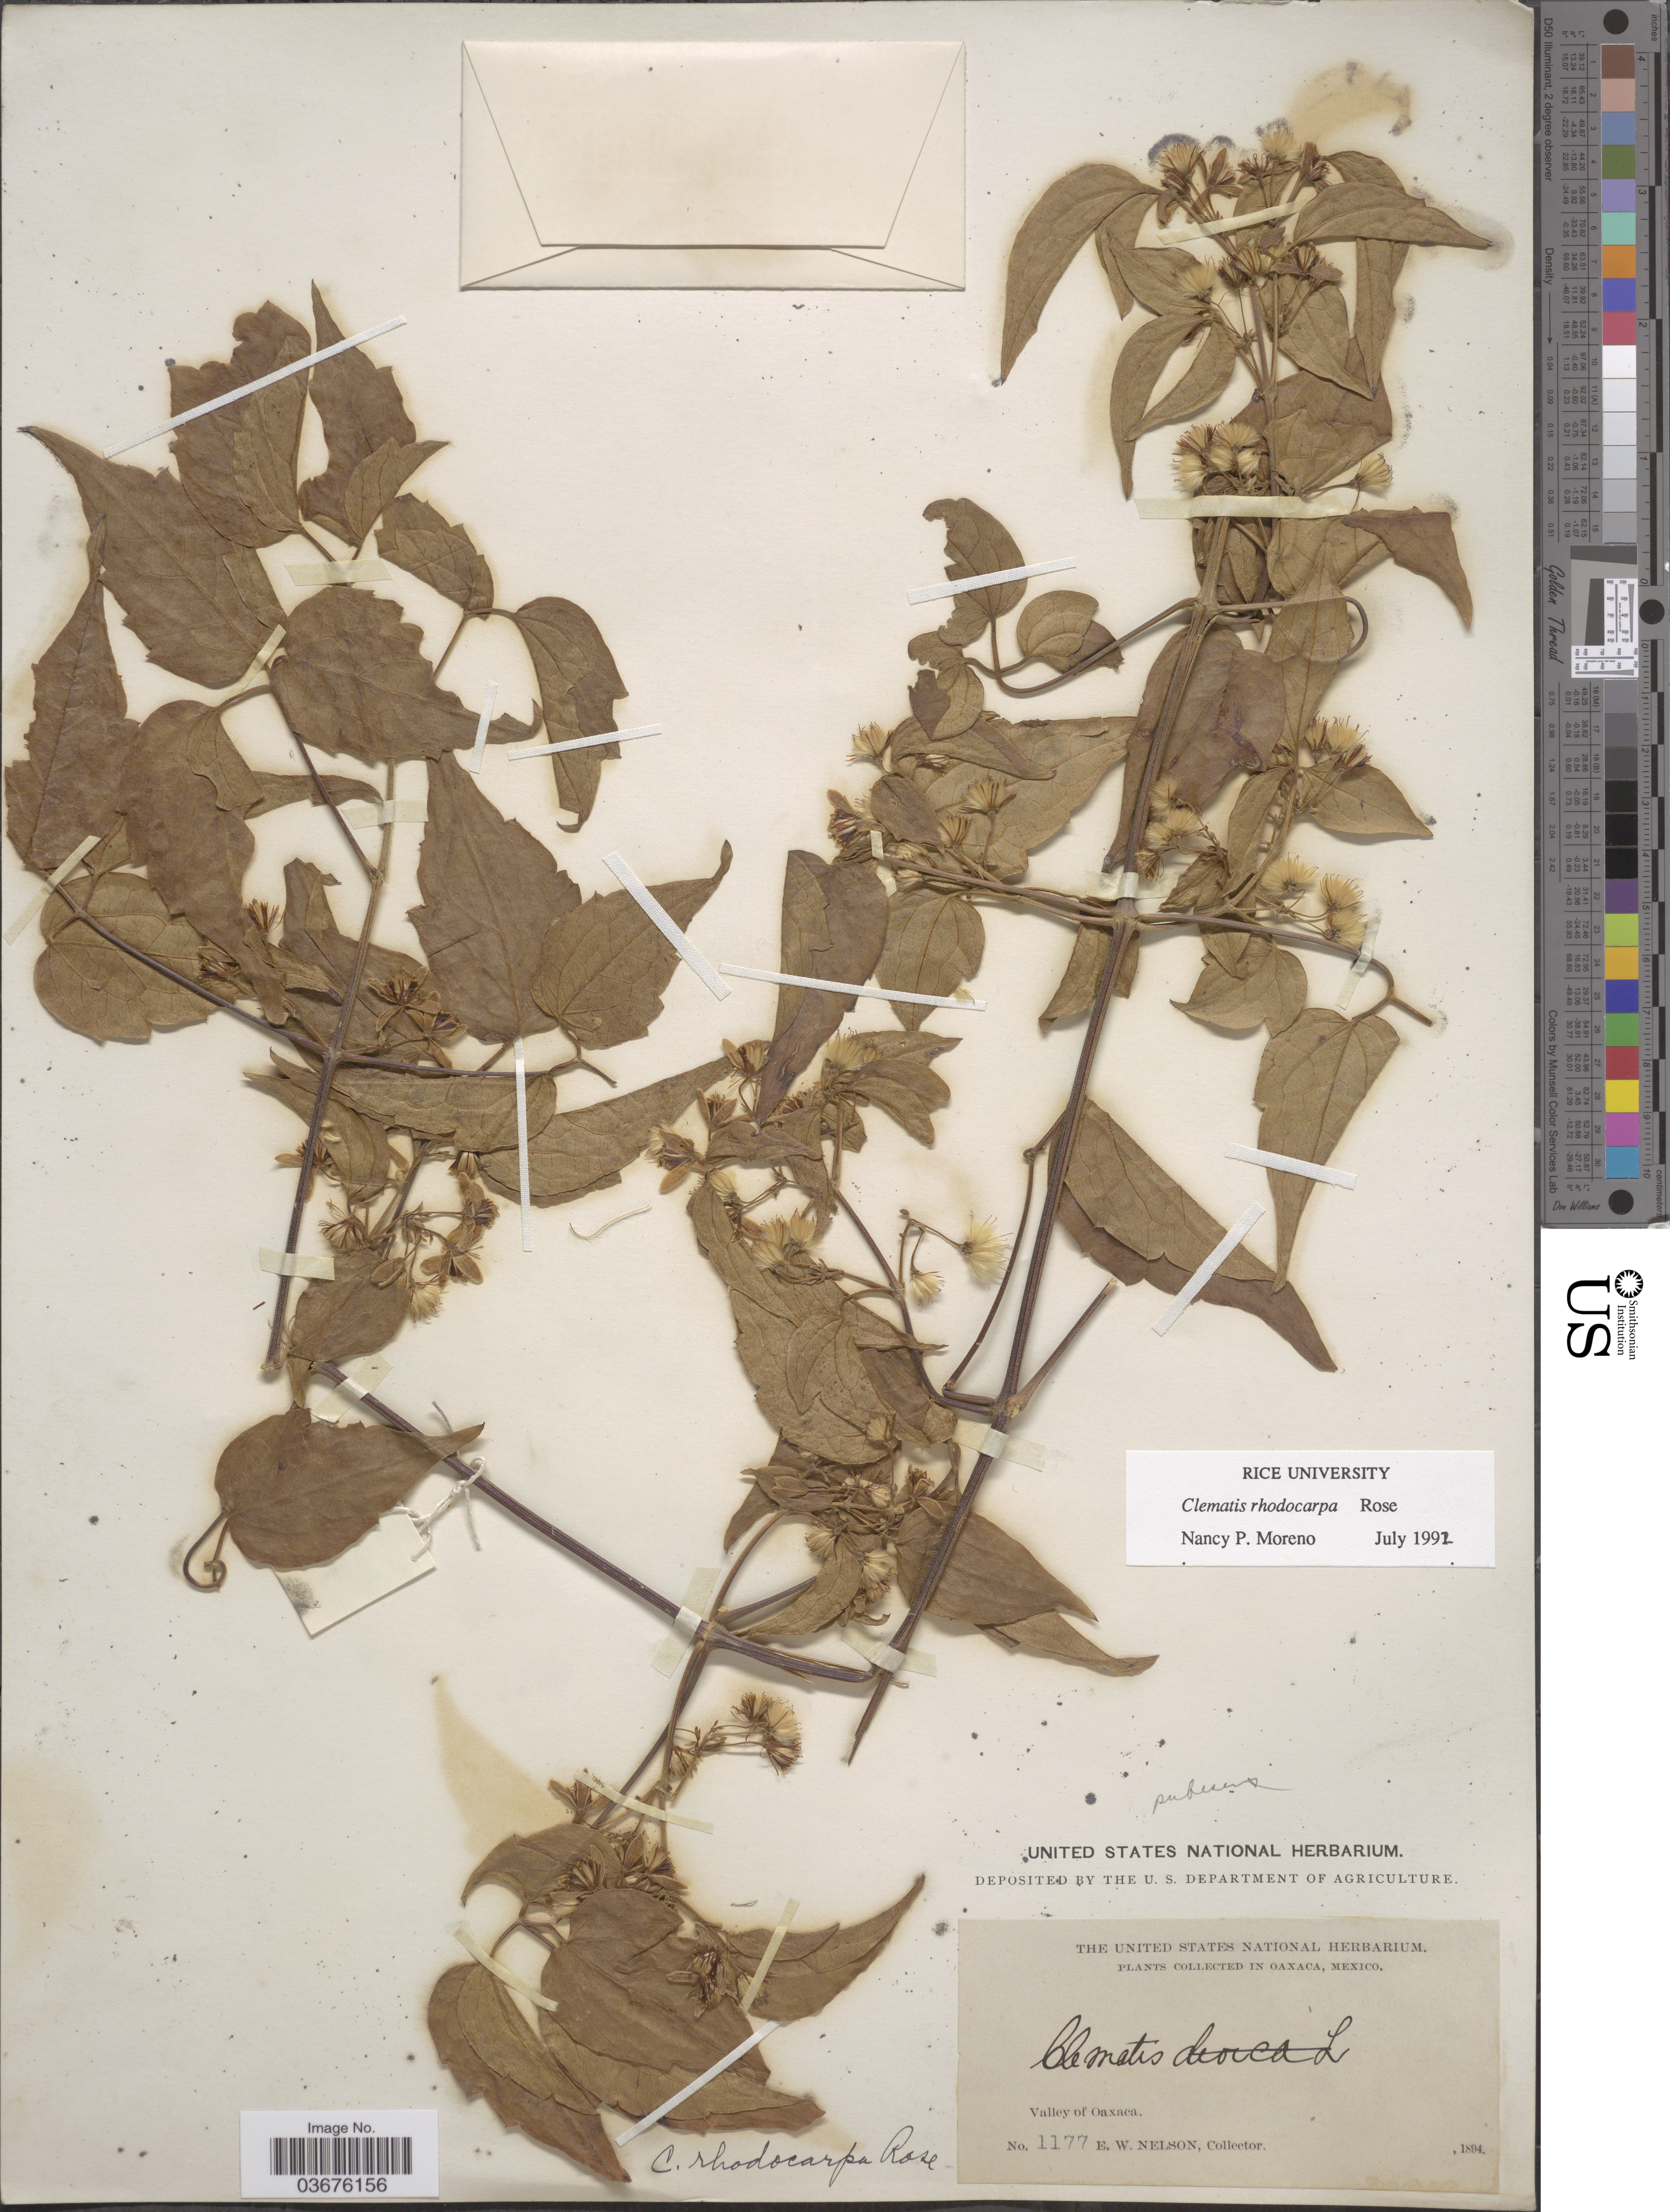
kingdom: Plantae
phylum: Tracheophyta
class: Magnoliopsida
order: Ranunculales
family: Ranunculaceae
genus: Clematis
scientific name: Clematis rhodocarpa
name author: Rose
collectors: E. W. Nelson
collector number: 1177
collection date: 1894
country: Mexico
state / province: Oaxaca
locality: Valley of Oaxaca.